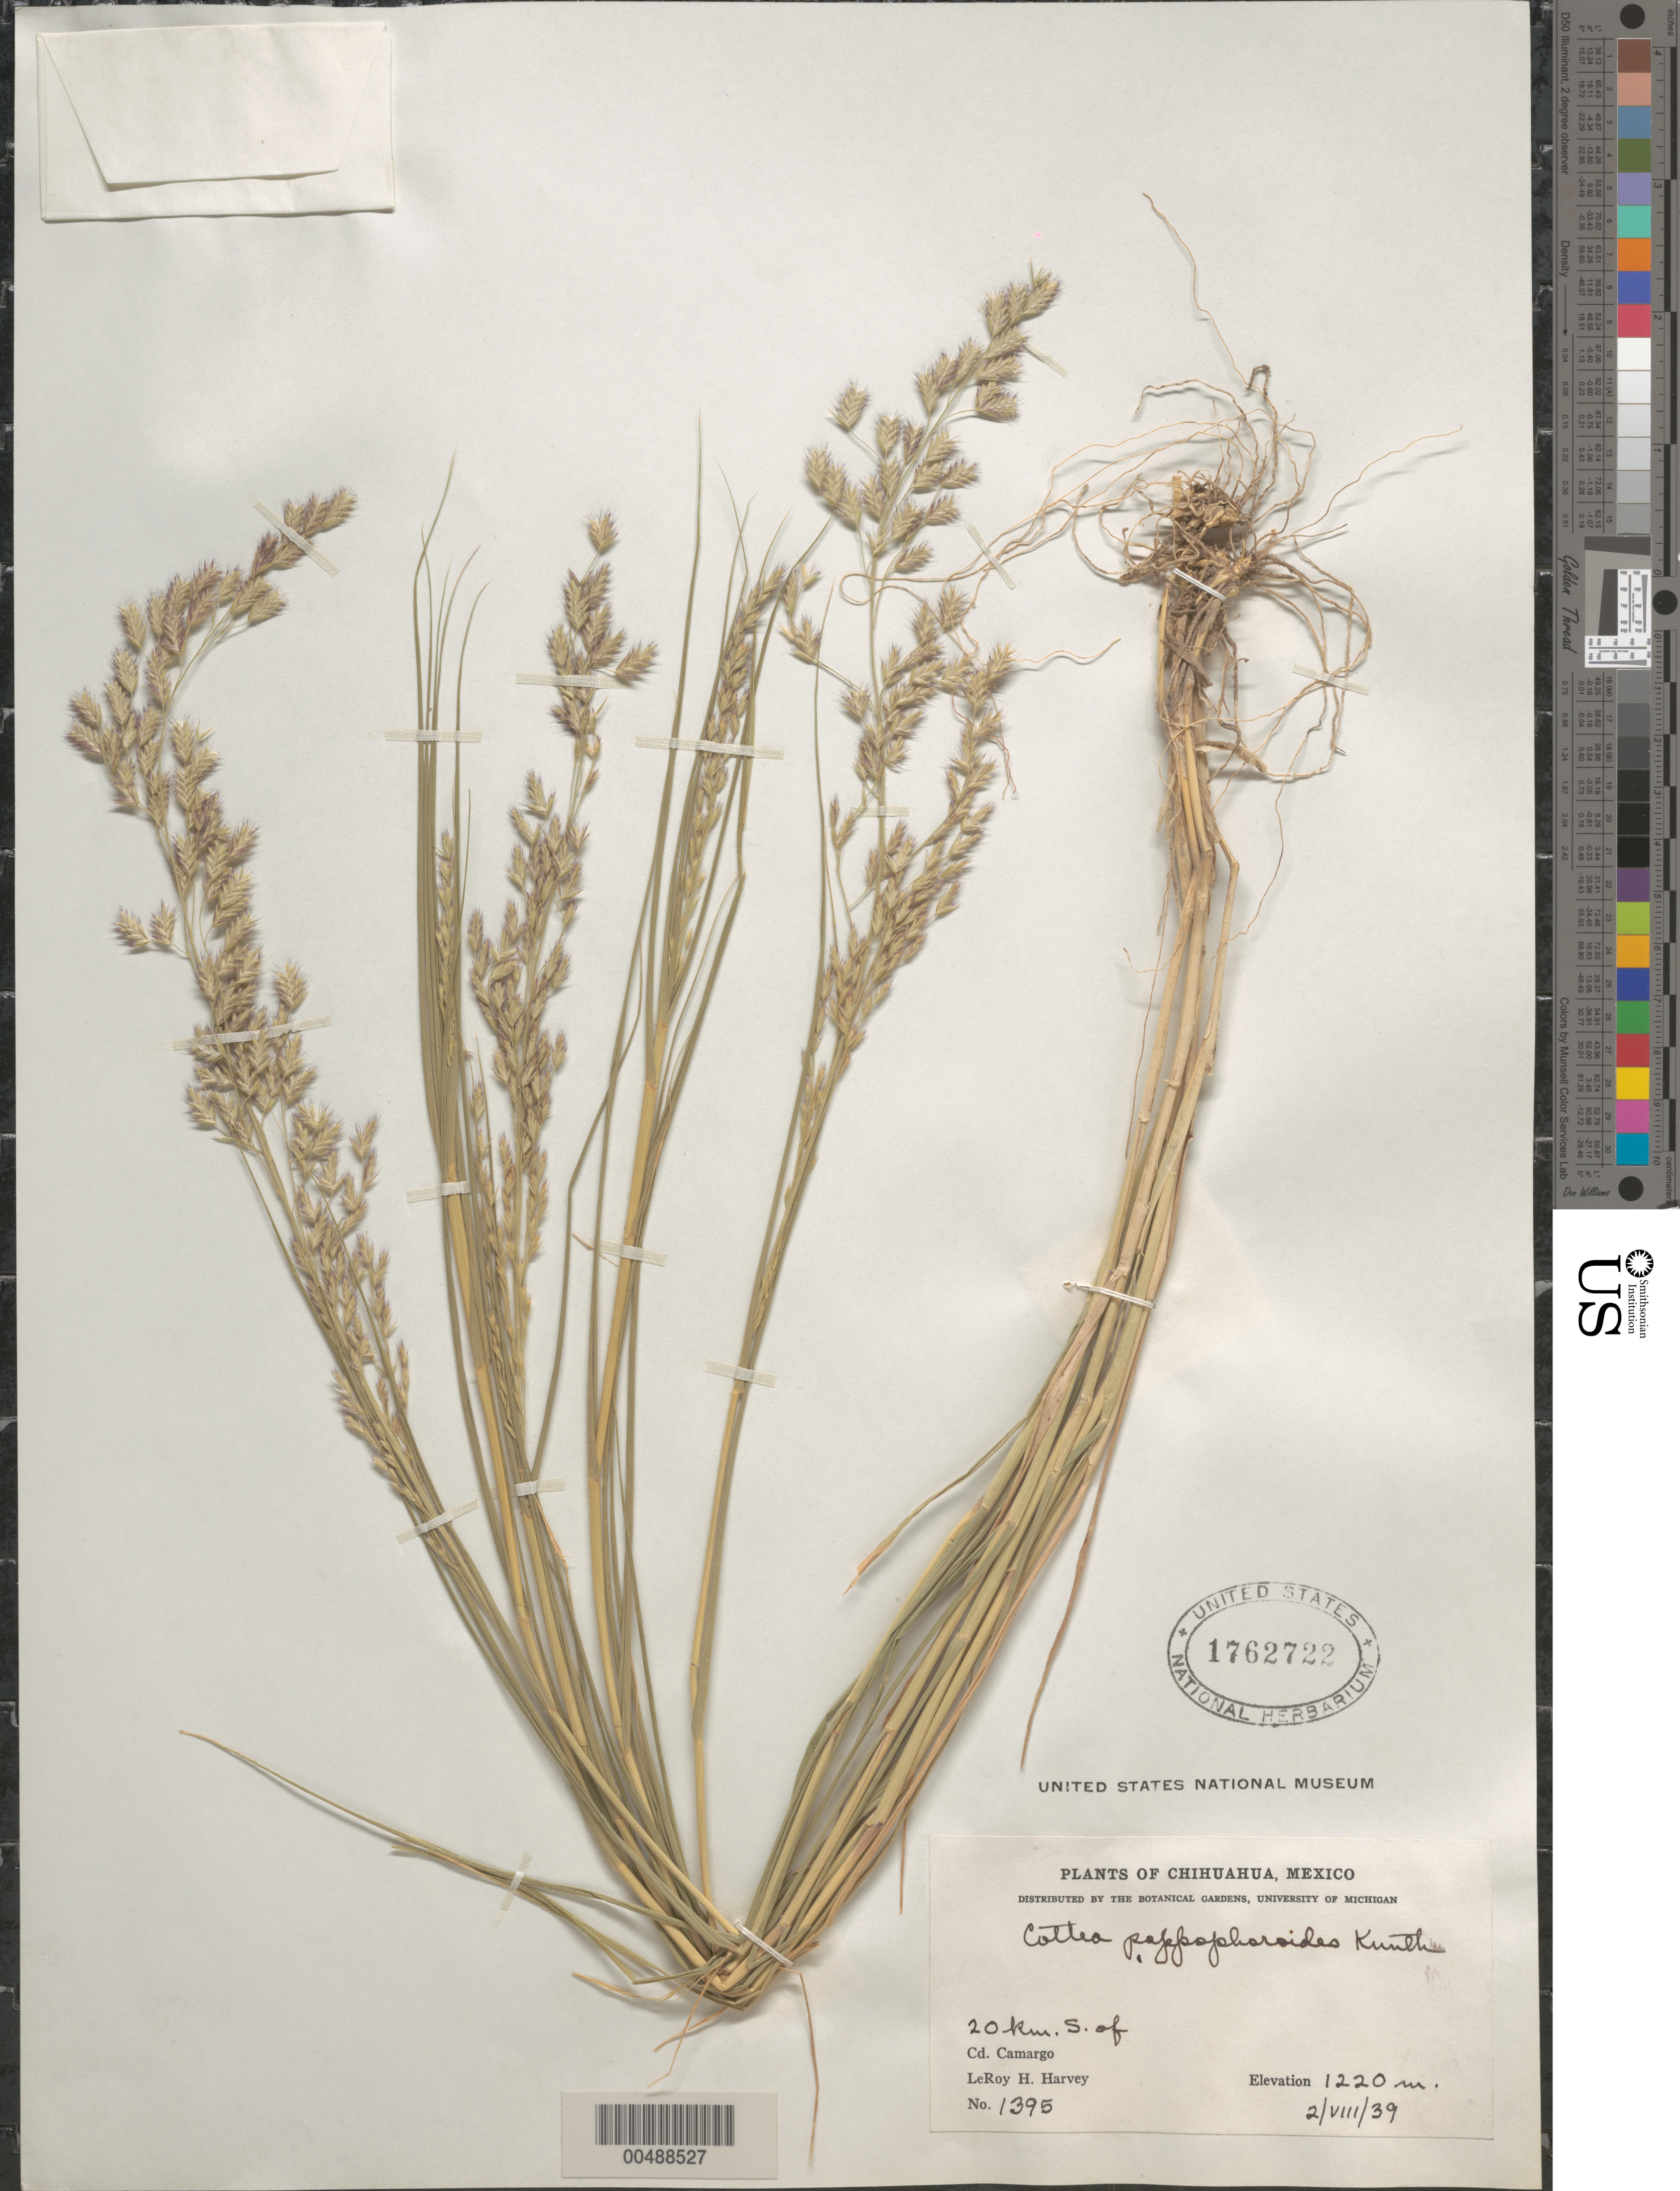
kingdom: Plantae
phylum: Tracheophyta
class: Liliopsida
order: Poales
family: Poaceae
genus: Cottea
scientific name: Cottea pappophoroides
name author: Kunth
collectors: H. LeRoy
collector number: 1395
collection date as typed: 2 Aug 1939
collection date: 1939-08-02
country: Mexico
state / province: Chihuahua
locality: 20 km S of Cd. Camargo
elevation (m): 1220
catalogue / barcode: US 1762722